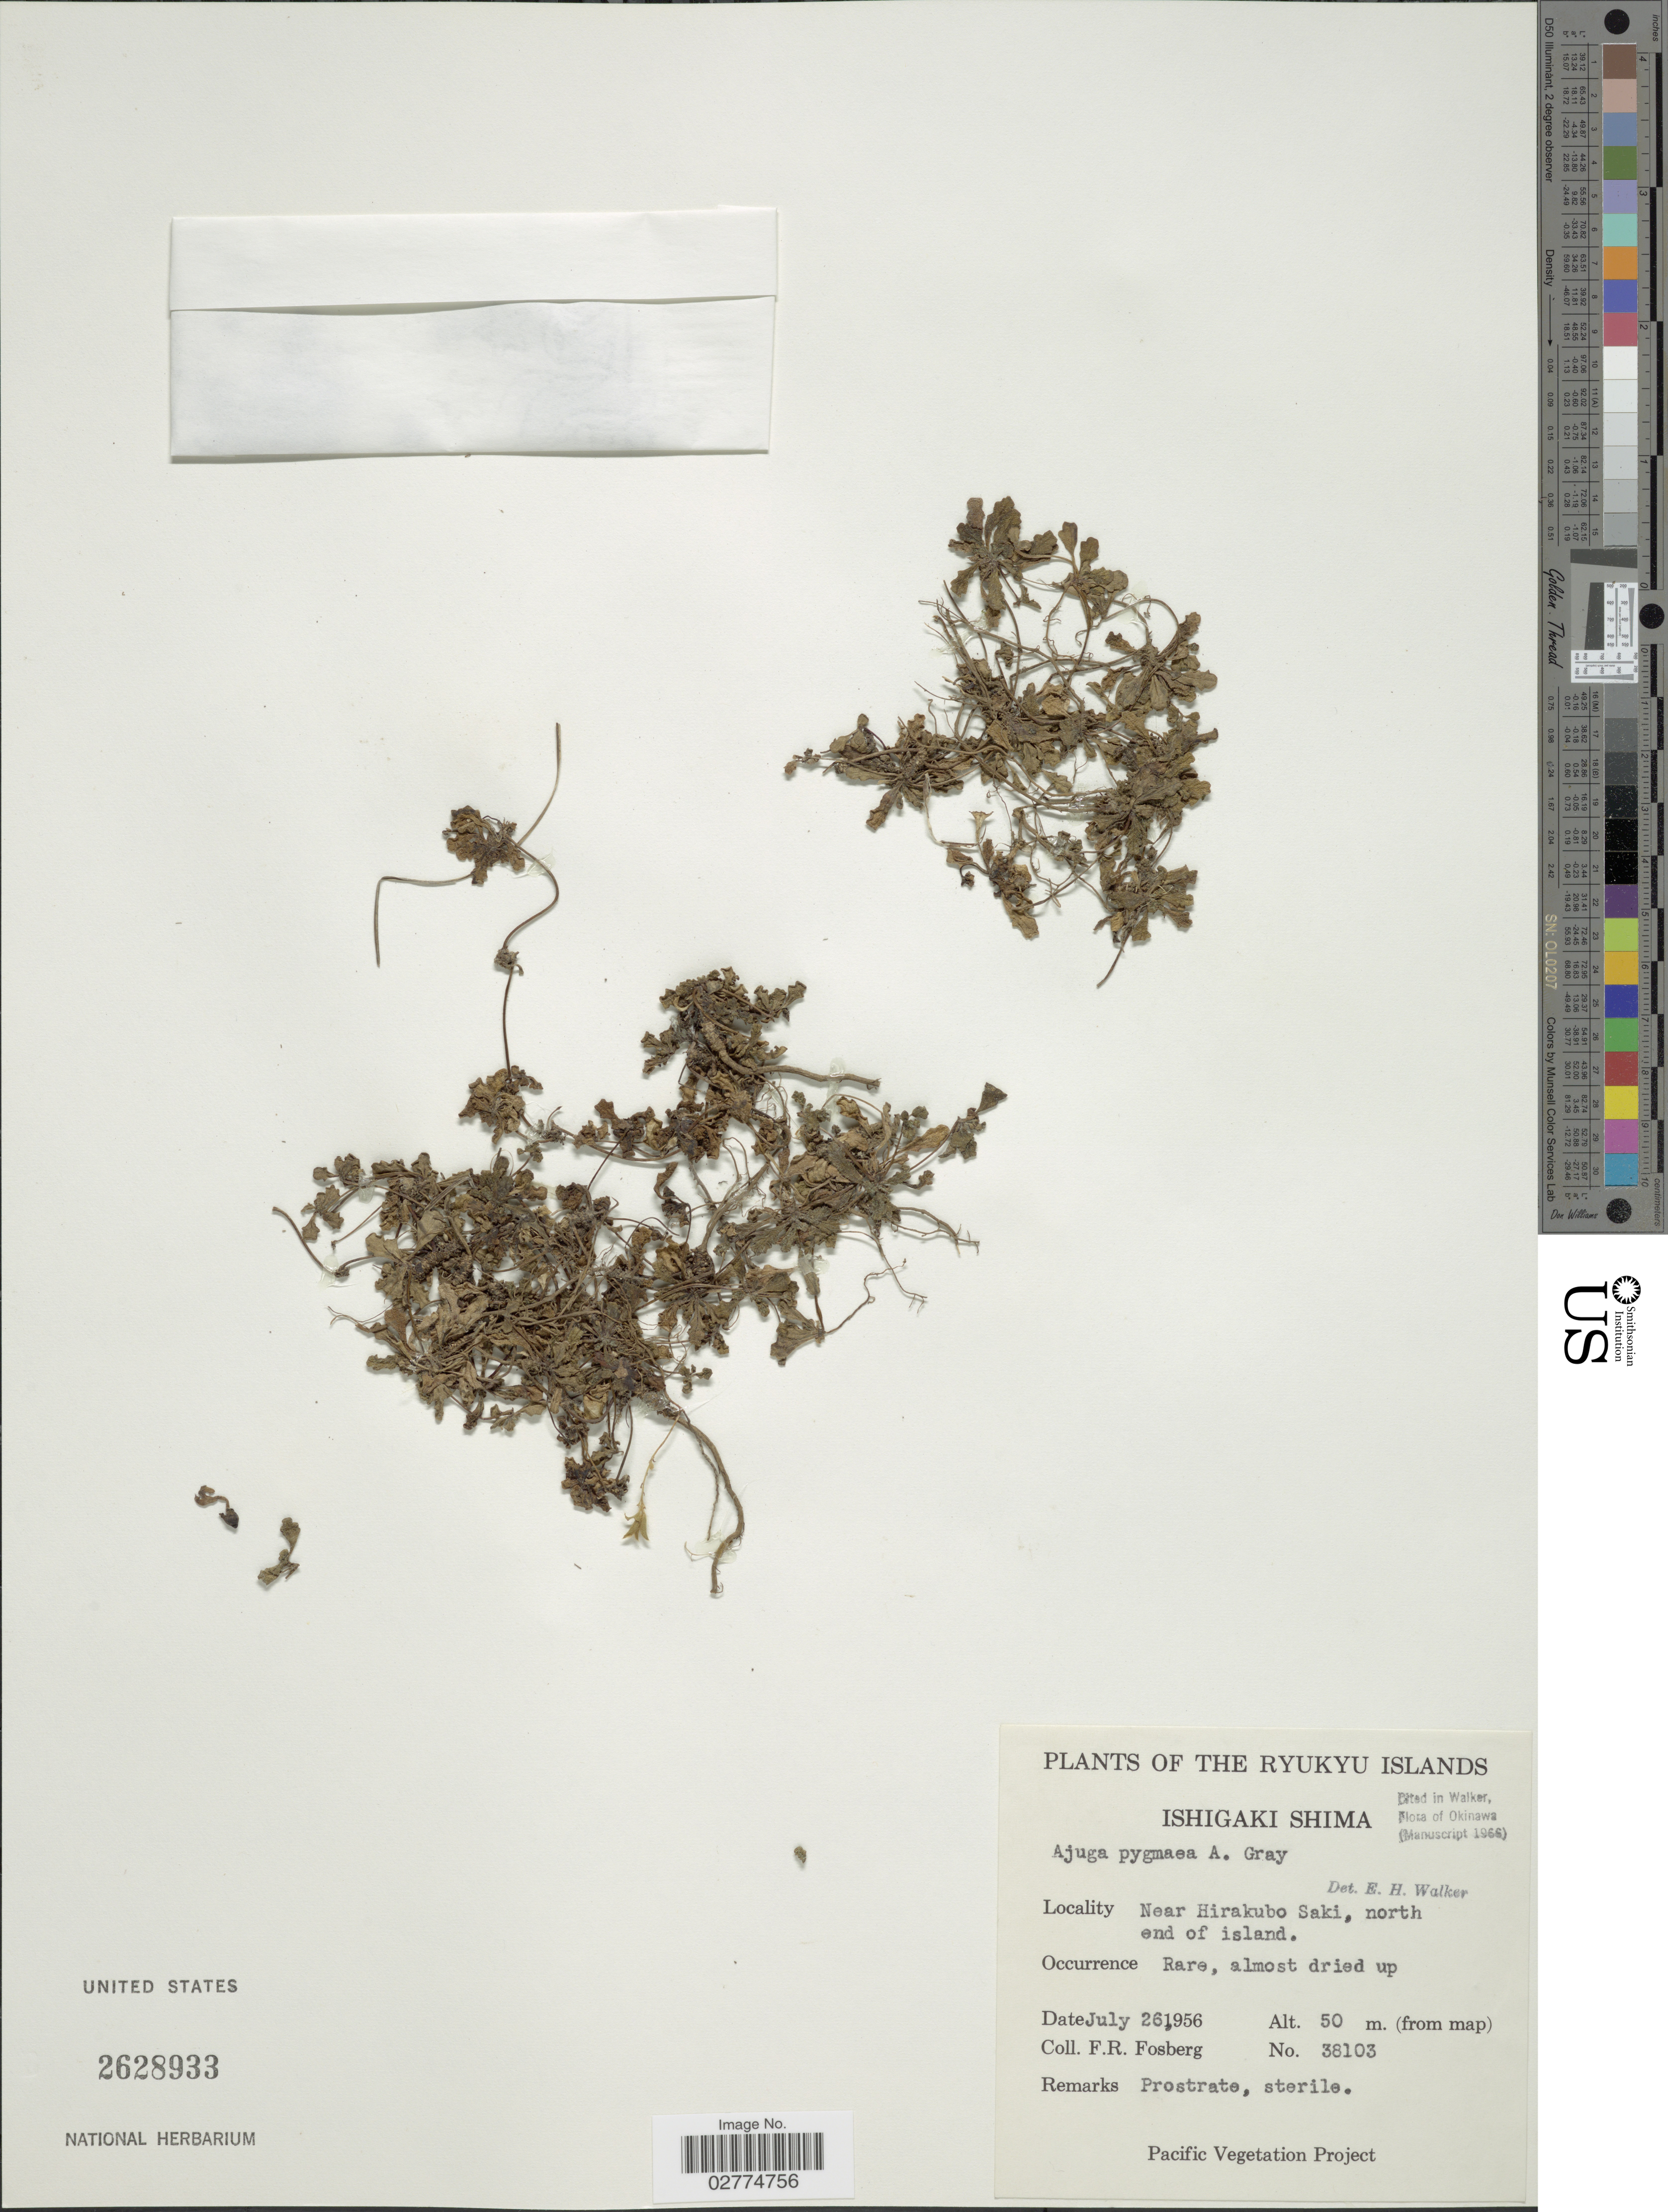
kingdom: Plantae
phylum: Tracheophyta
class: Magnoliopsida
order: Lamiales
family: Lamiaceae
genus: Ajuga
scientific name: Ajuga pygmaea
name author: A. Gray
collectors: F. R. Fosberg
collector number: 38103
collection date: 1956-07-26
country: Japan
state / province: Okinawa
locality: Ryukyu Islands, Ishigaki Shima, Near Hirakubo Saki, north end of island.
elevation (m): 50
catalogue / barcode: US 2628933